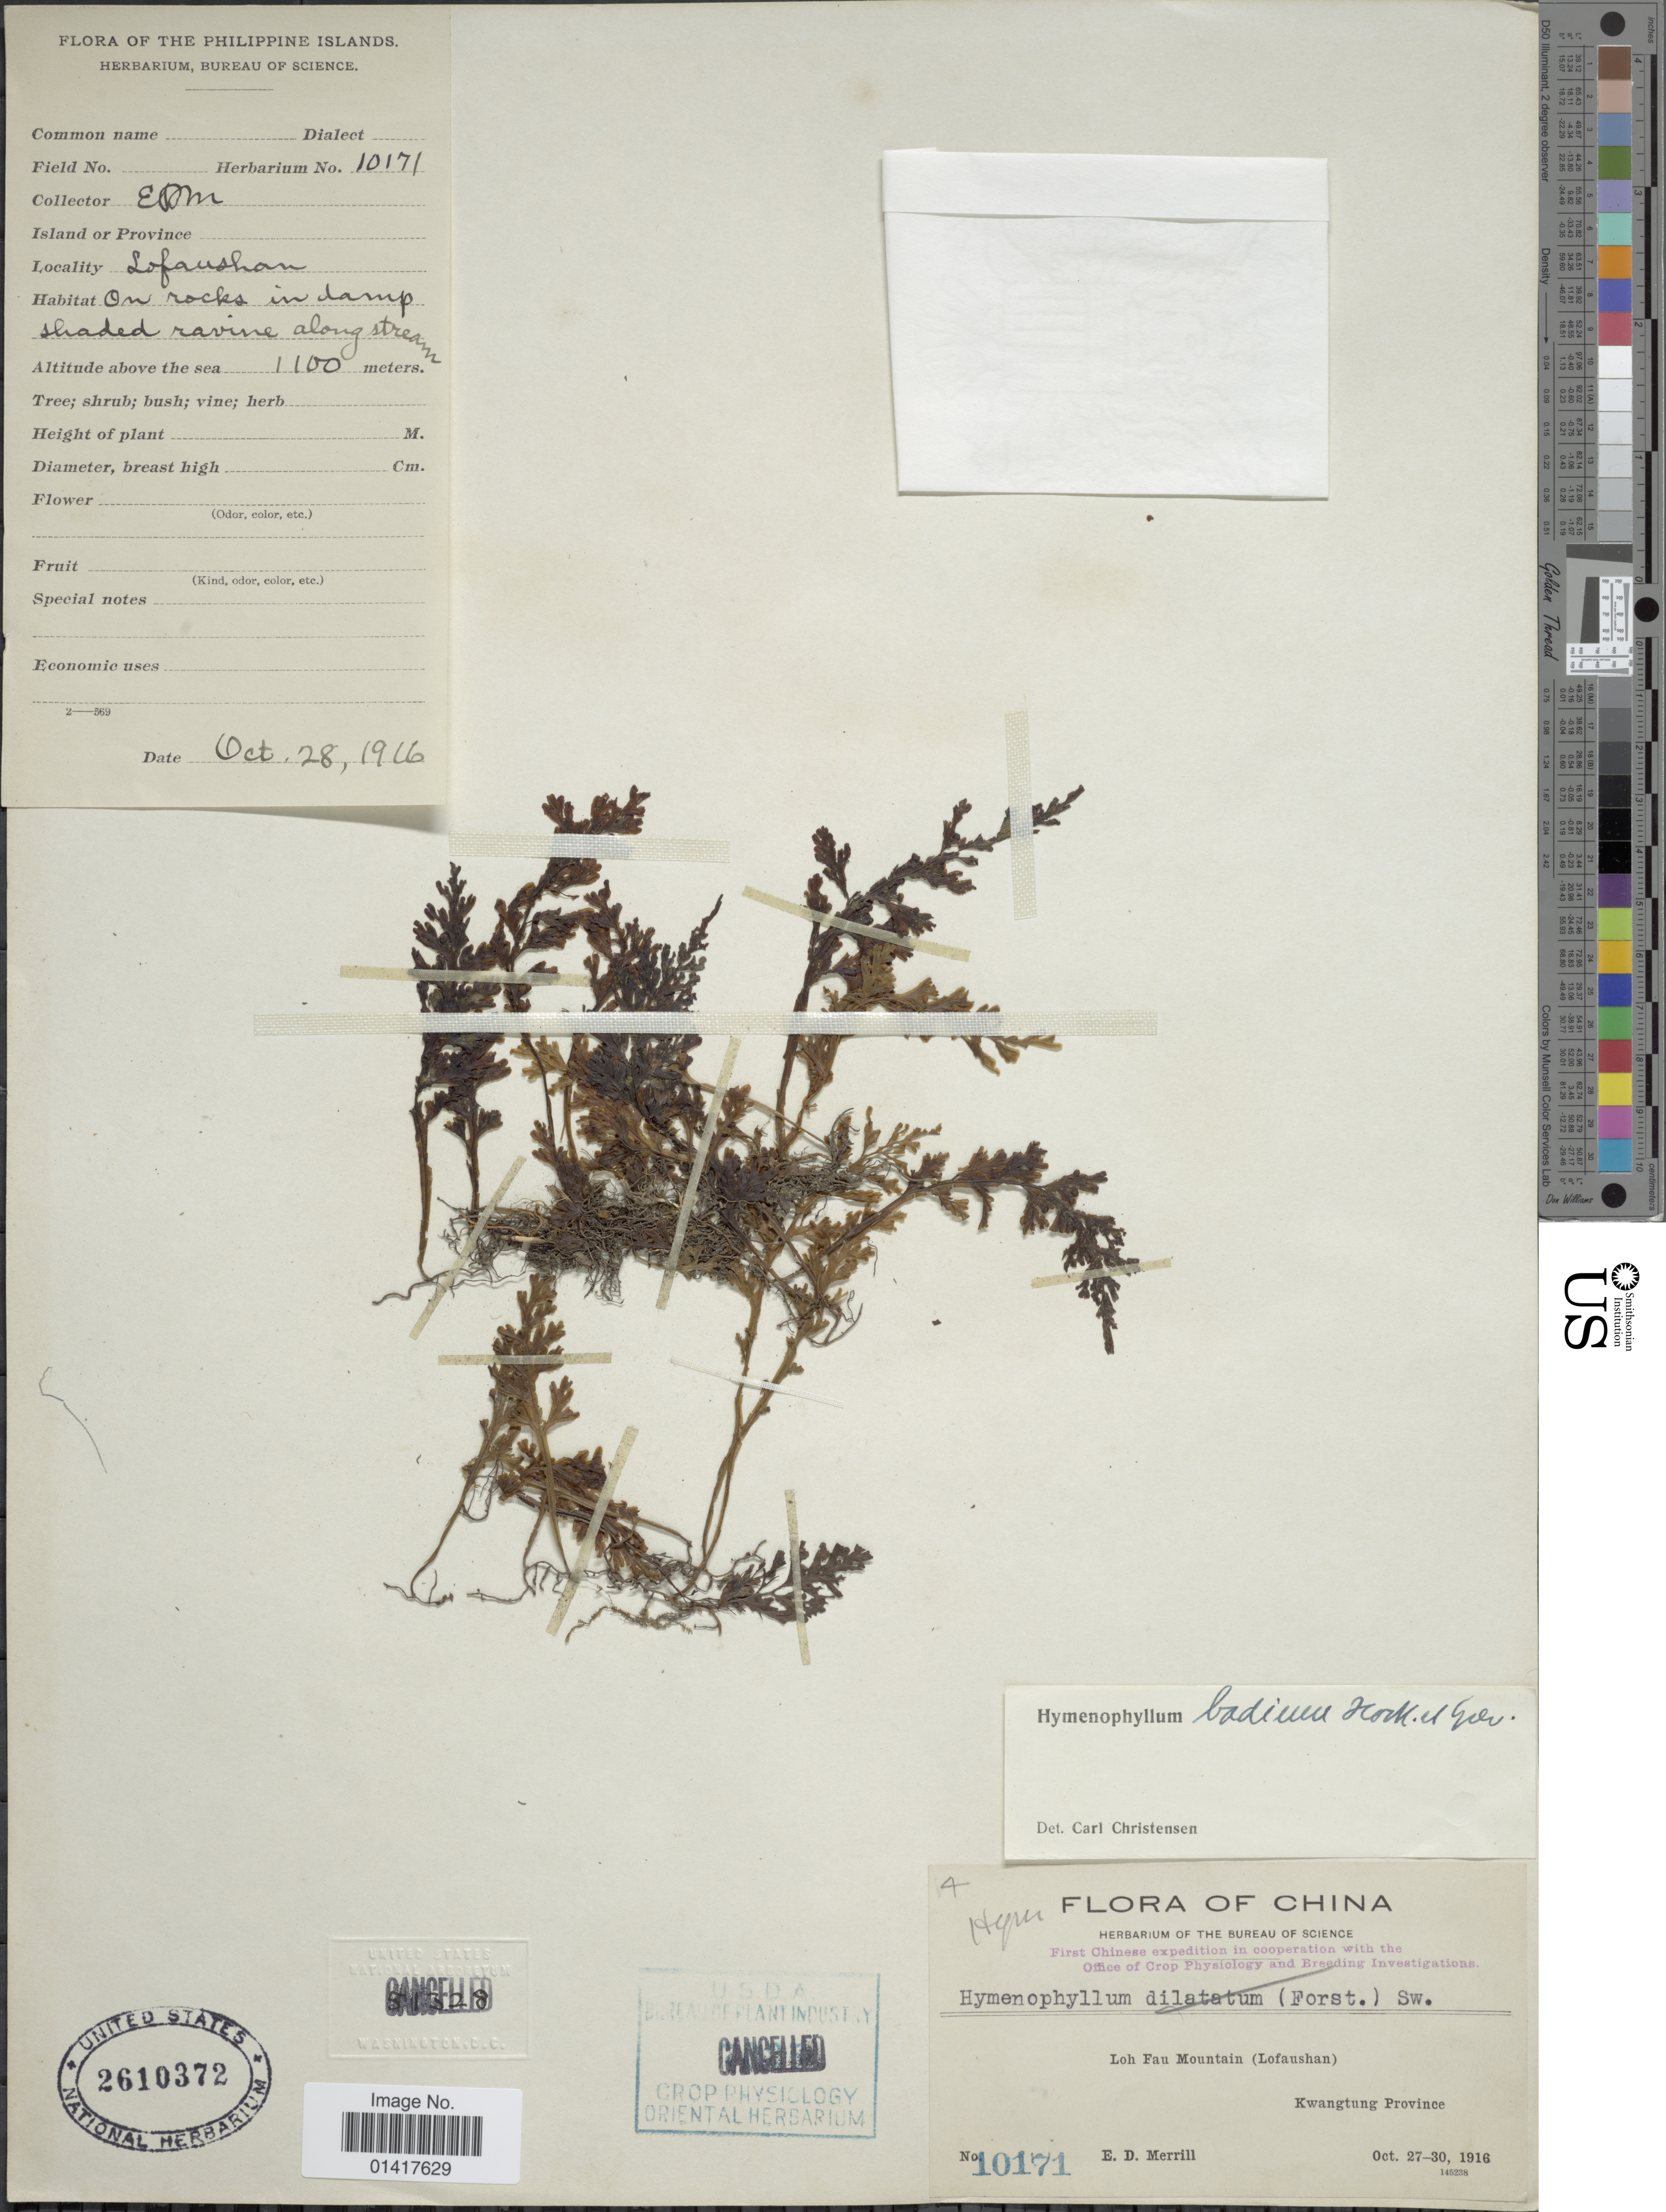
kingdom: Plantae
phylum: Tracheophyta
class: Polypodiopsida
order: Hymenophyllales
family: Hymenophyllaceae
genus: Hymenophyllum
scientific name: Hymenophyllum badium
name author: Hook. & Grev.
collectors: E. D. Merrill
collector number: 10171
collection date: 1916-10-27/1916-10-30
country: China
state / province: Guangdong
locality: Loh Fau Mountain (Lofaushan)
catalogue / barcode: US 2610372